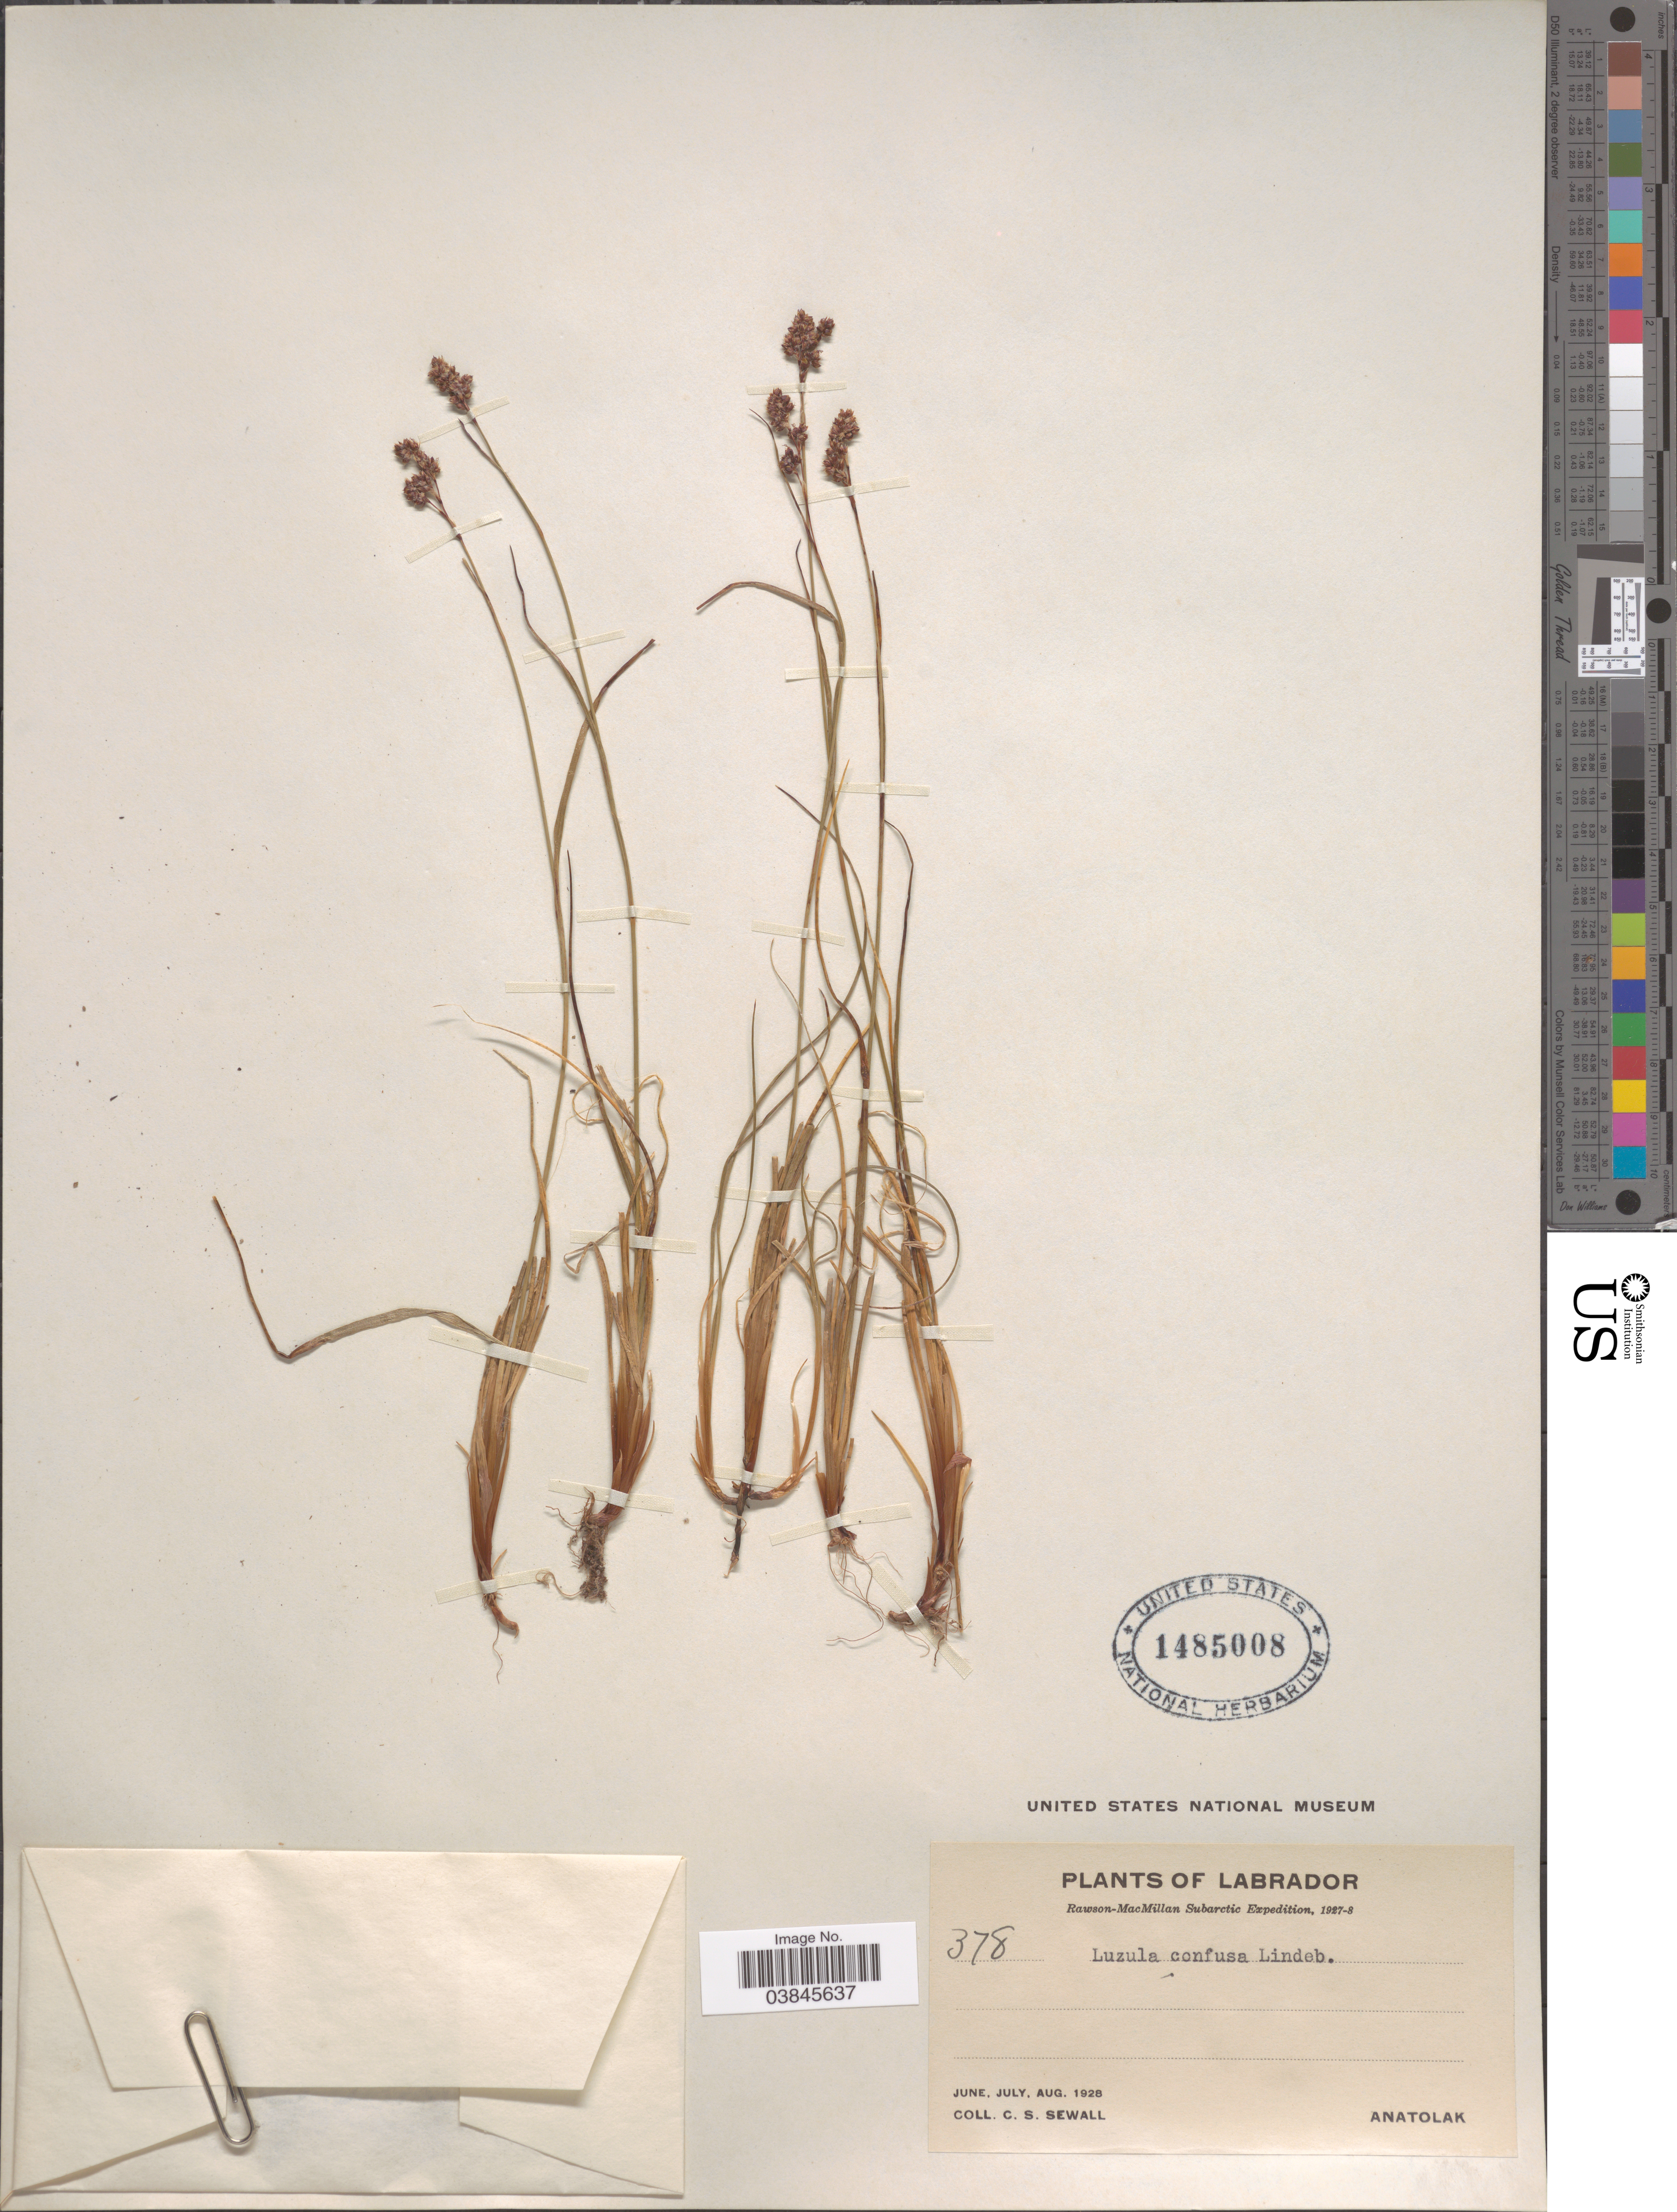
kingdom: Plantae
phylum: Tracheophyta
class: Liliopsida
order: Poales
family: Juncaceae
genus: Luzula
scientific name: Luzula confusa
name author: Lindeb.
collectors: C. Sewall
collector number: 378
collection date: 1928-06/1928-08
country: Canada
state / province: Newfoundland and Labrador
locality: Labrador. Anatolak.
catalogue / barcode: US 1485008